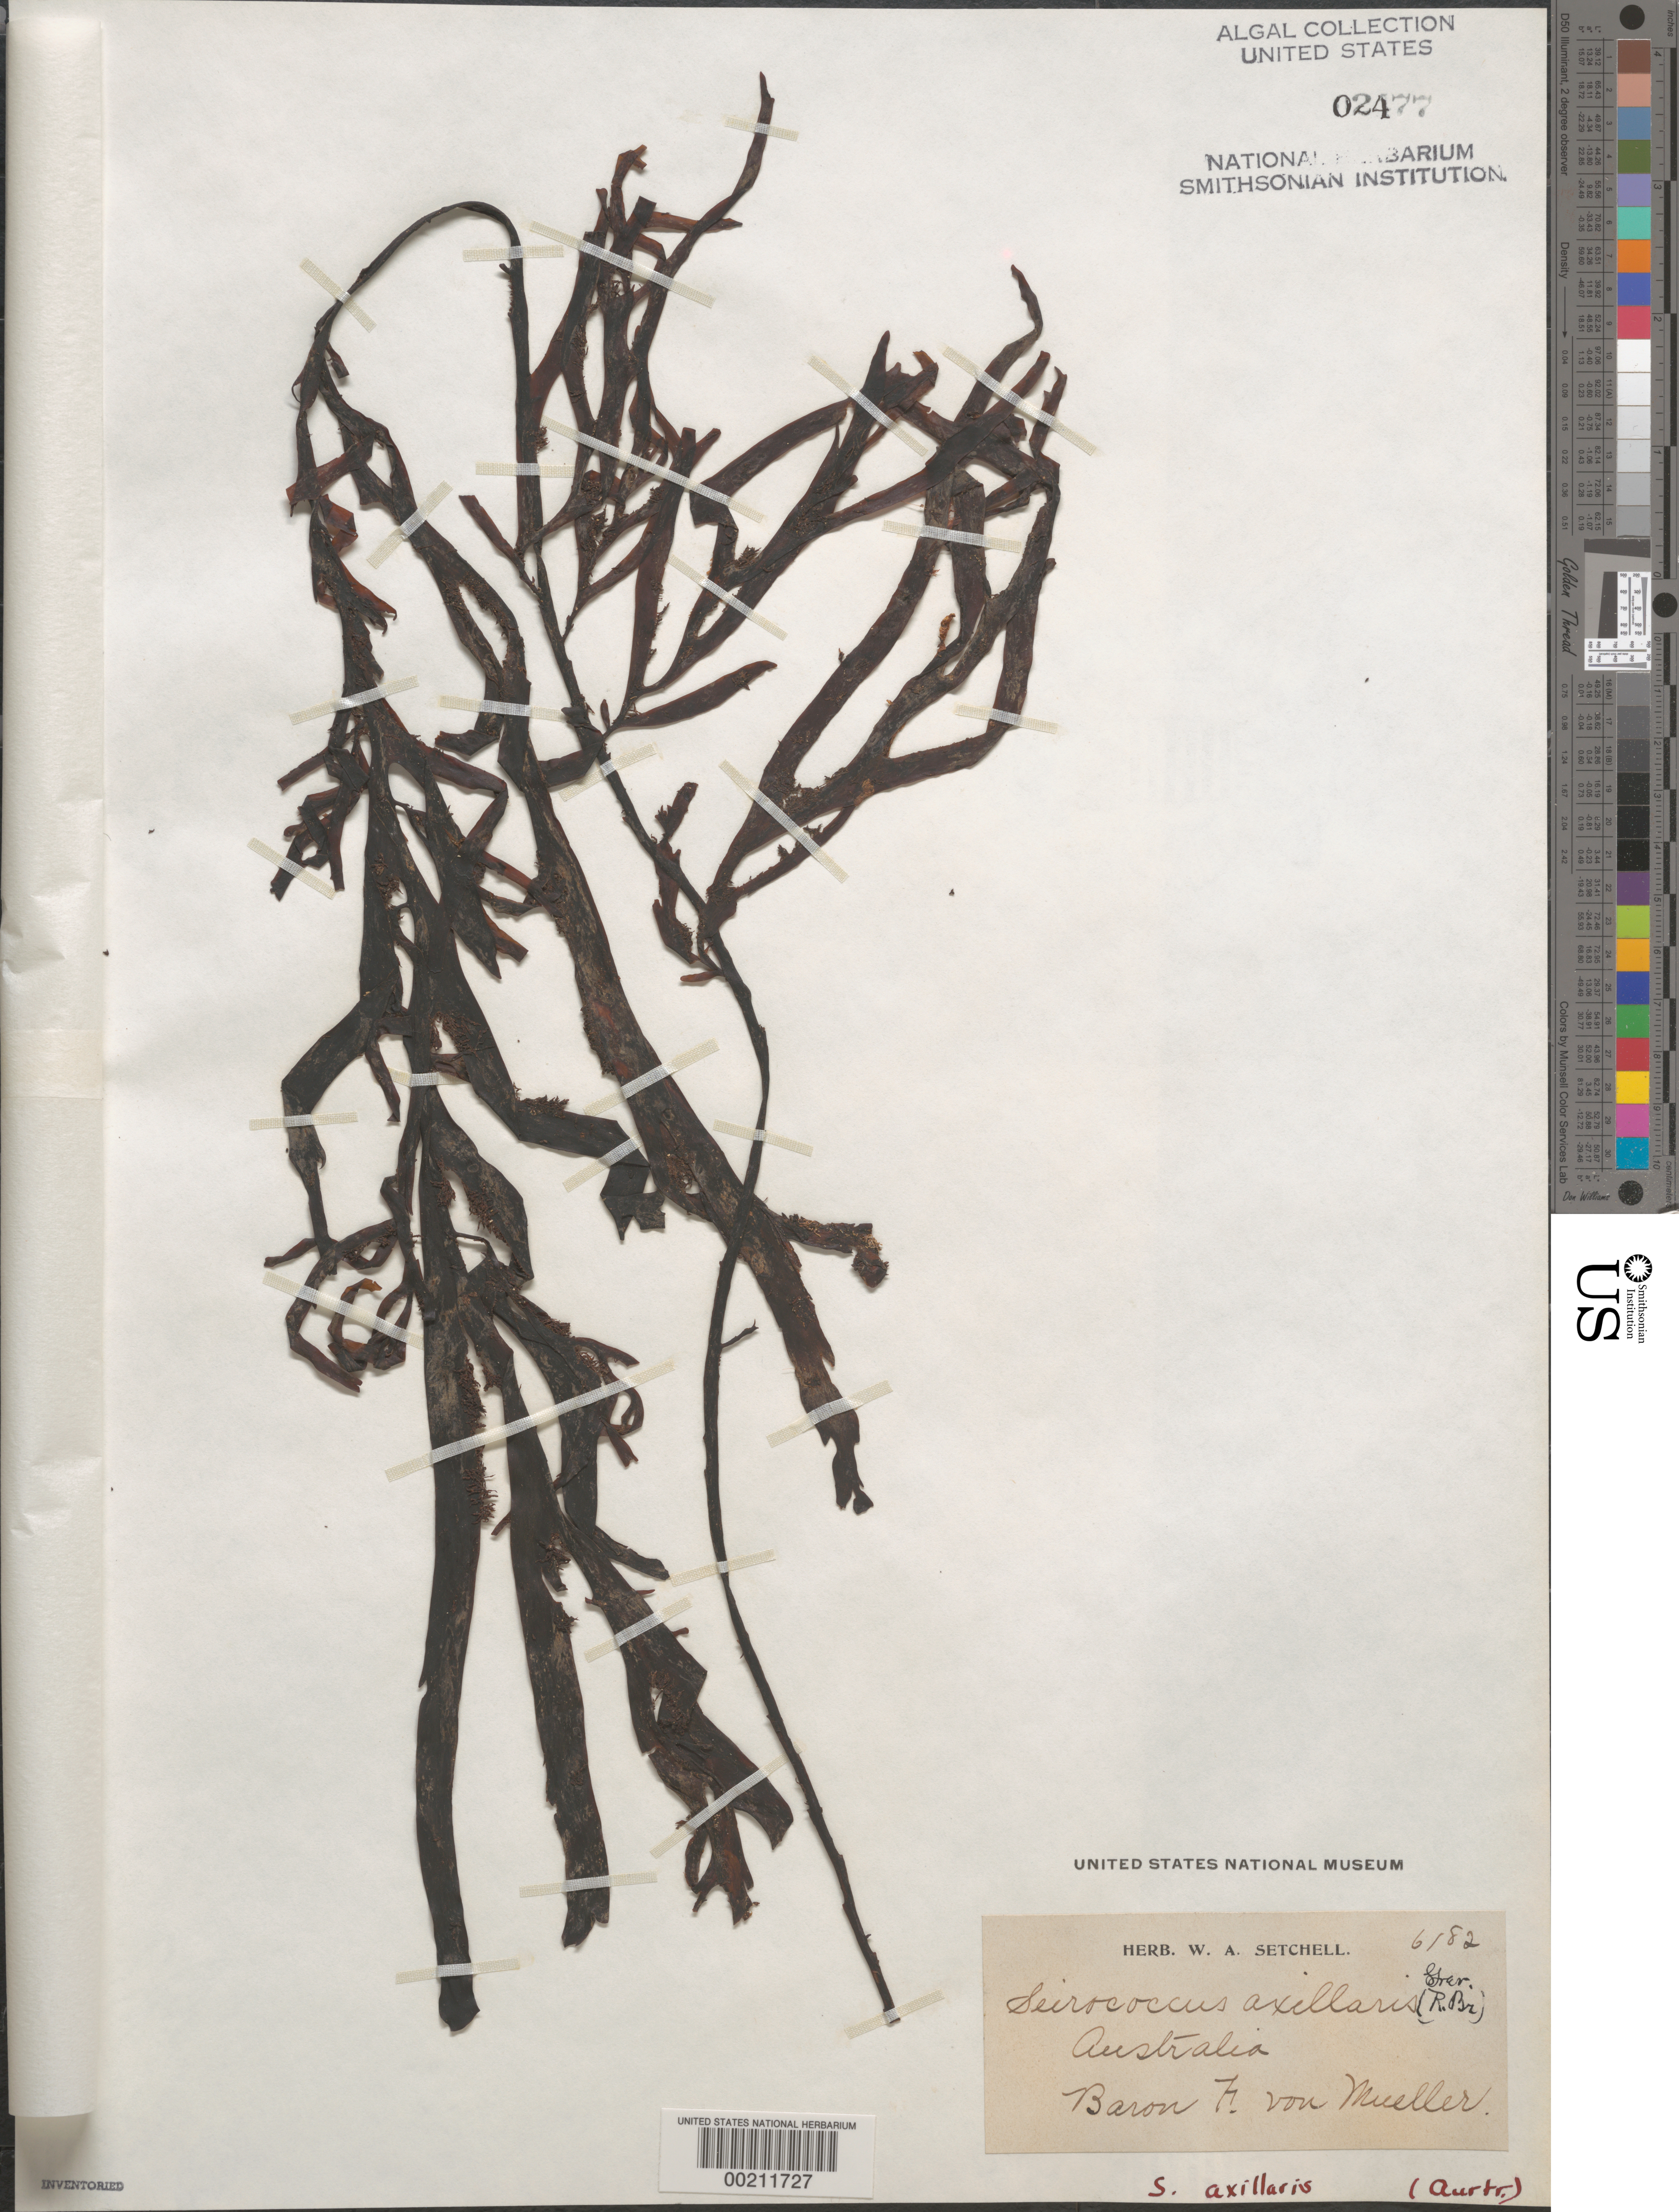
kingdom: Chromista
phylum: Ochrophyta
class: Phaeophyceae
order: Fucales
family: Seirococcaceae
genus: Seirococcus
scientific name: Seirococcus axillaris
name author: (R.Brown ex Turner) Greville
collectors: F. Mueller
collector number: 6182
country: Australia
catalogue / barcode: US 2477